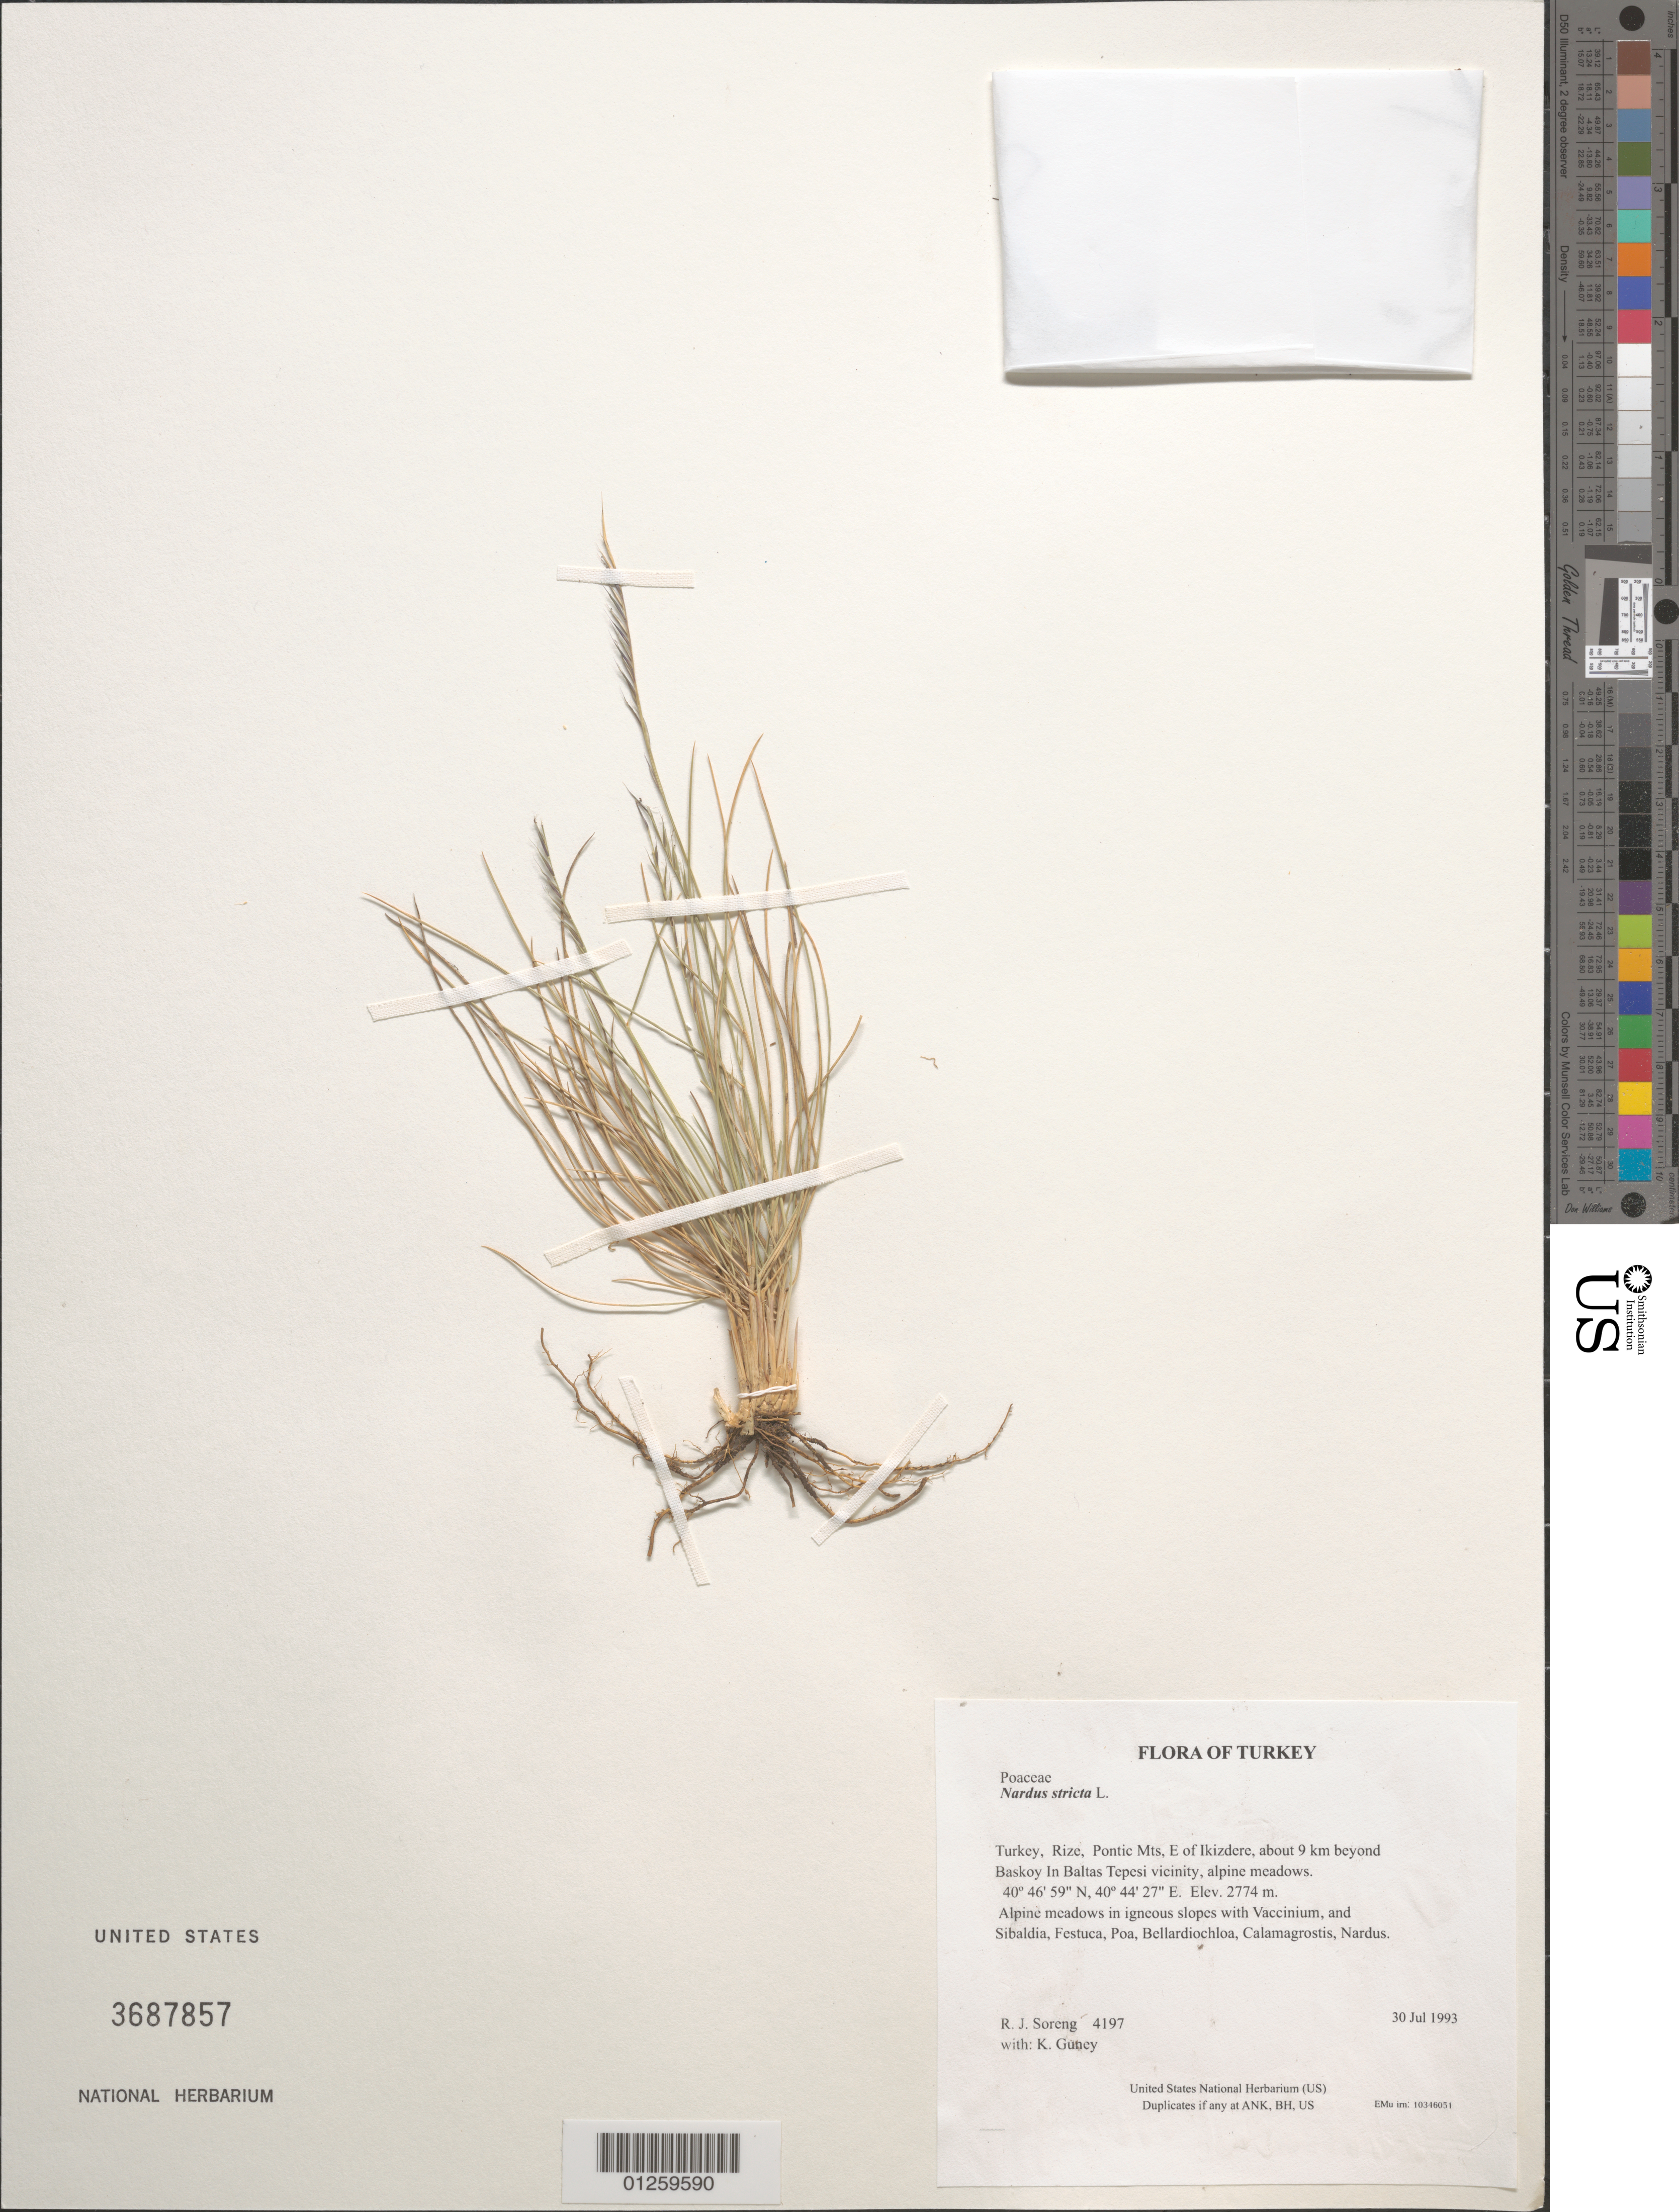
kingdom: Plantae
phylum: Tracheophyta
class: Liliopsida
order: Poales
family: Poaceae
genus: Nardus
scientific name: Nardus stricta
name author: L.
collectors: R. J. Soreng & K. Guney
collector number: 4197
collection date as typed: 30 Jul 1993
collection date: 1993-07-30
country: Turkey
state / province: Rize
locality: Pontic Mts, E of Ikizdere, about 9 km beyond Baskoy In Baltas Tepesi vicinity, alpine meadows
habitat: Alpine meadows in igneous slopes with Vaccinium, and Sibaldia, Festuca, Poa, Bellardiochloa, Calamagrostis, Nardus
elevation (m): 2774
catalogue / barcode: US 3687857